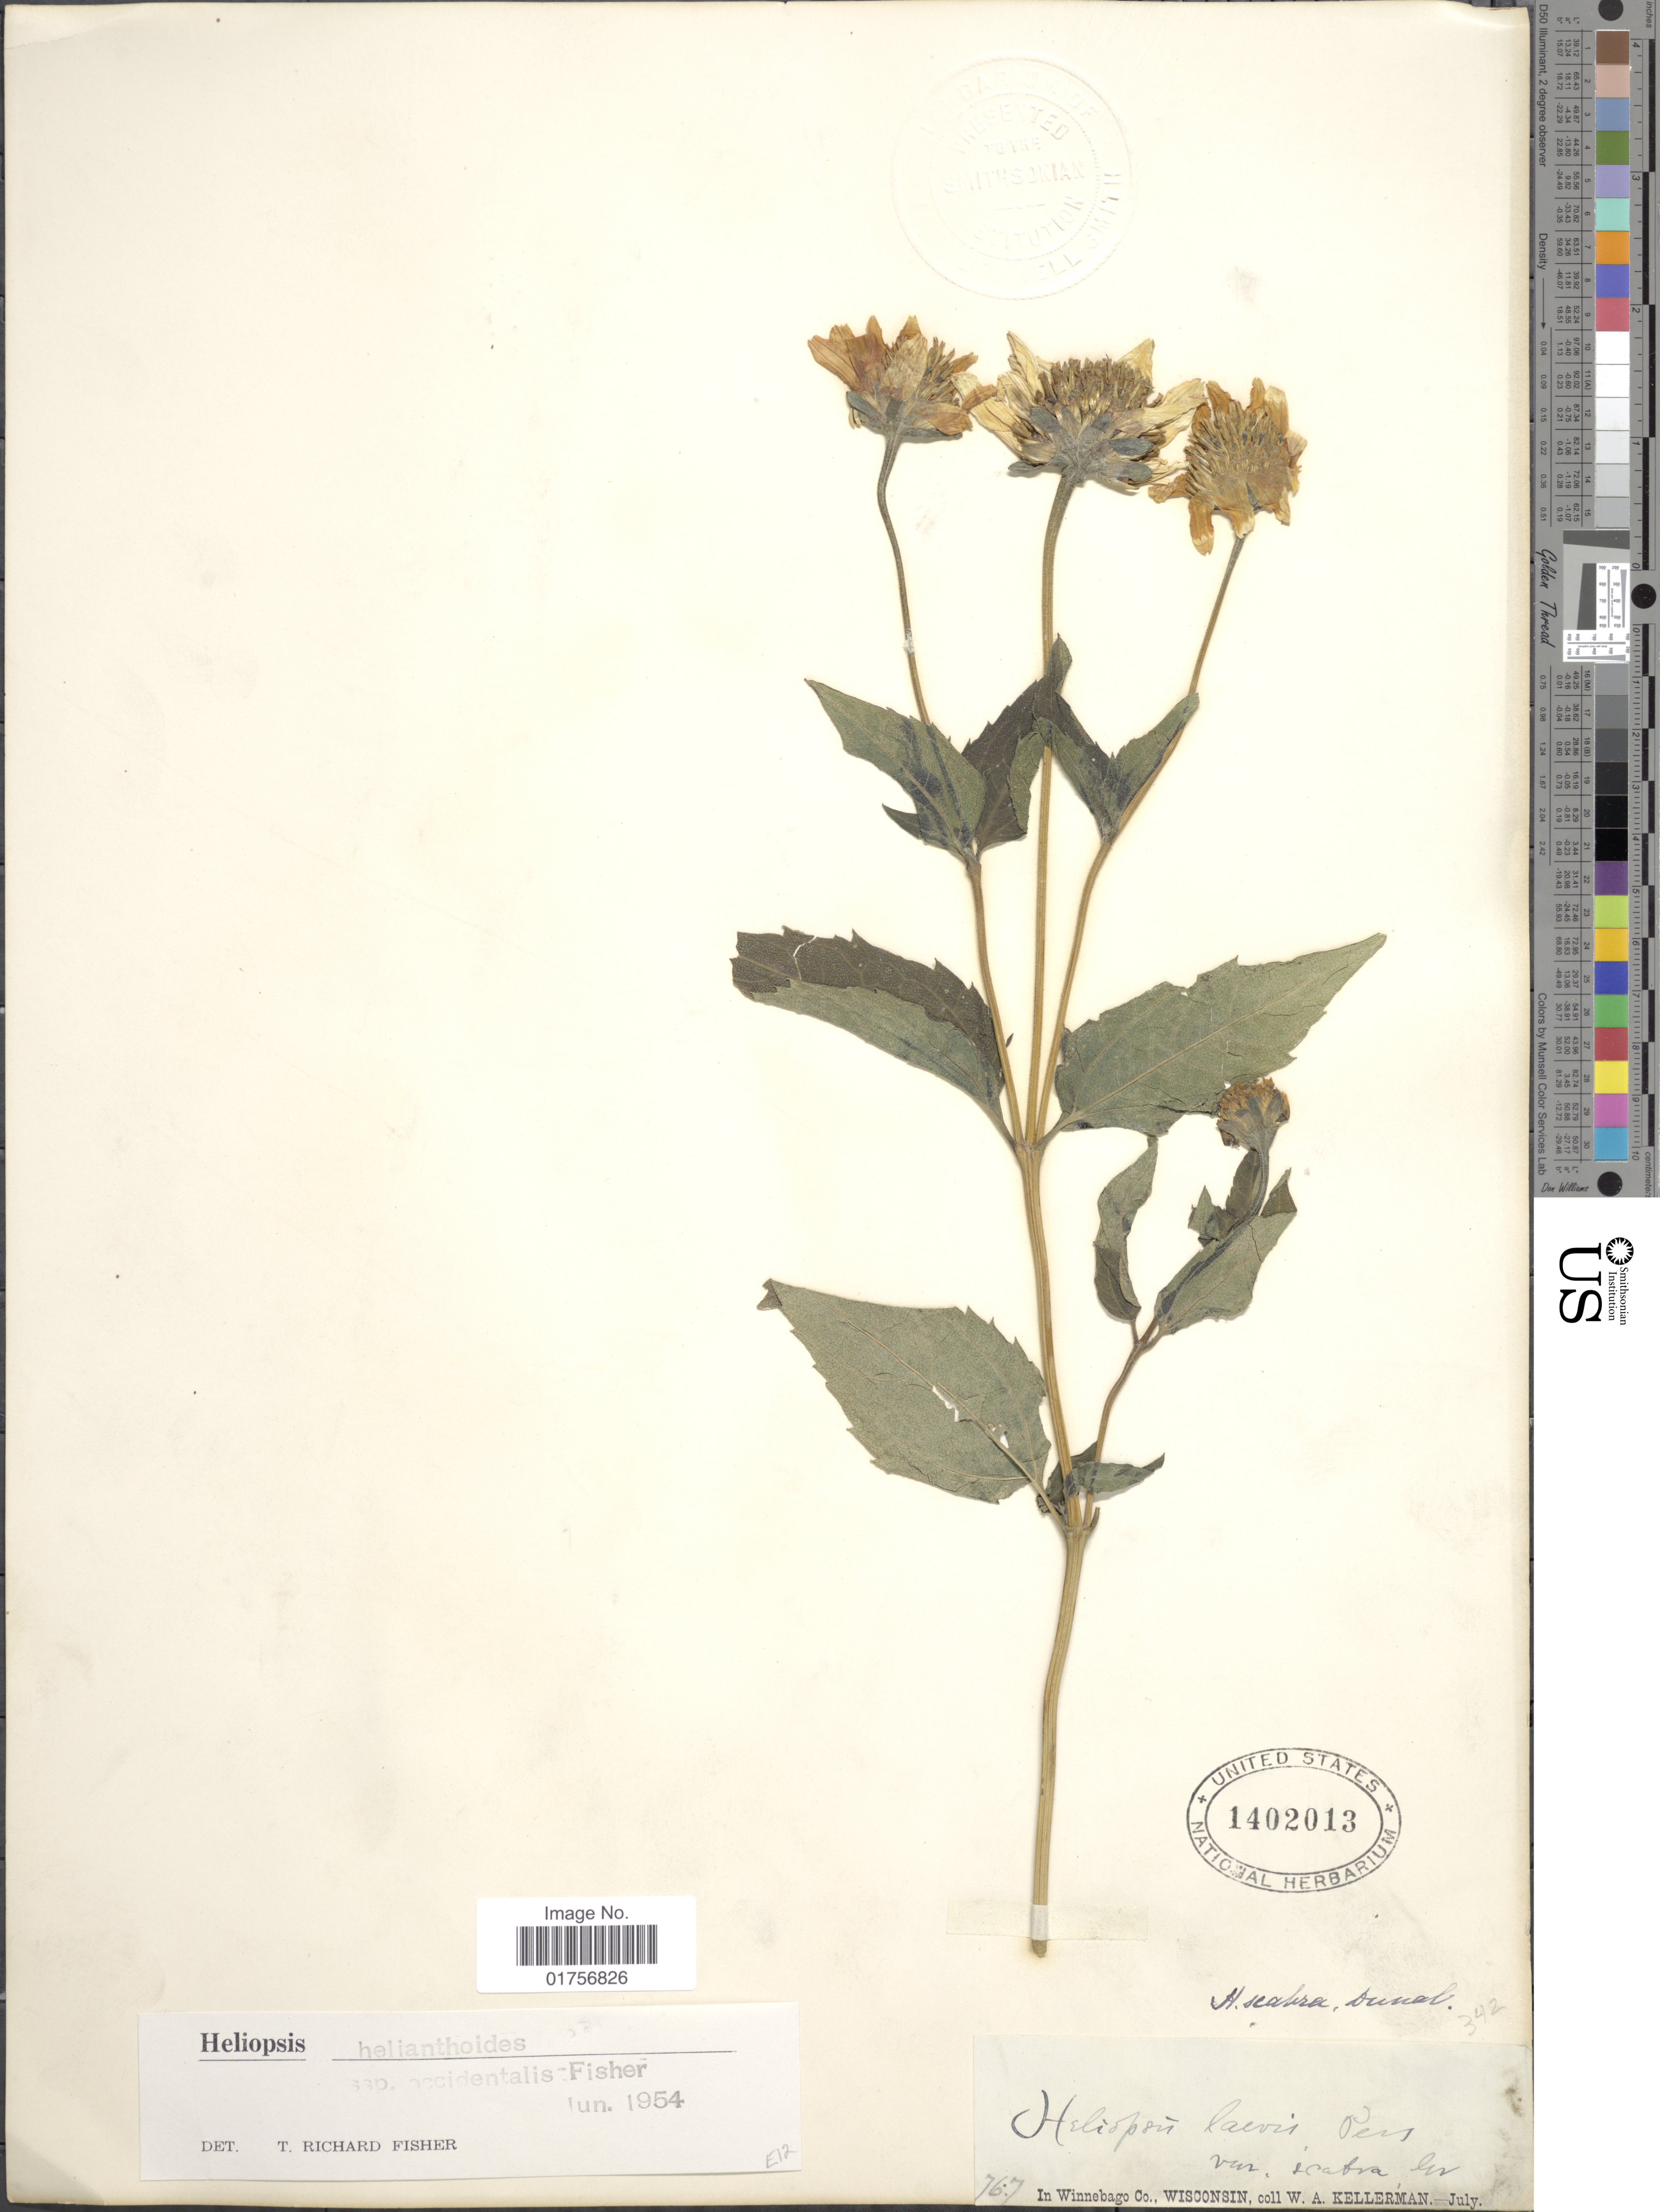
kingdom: Plantae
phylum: Tracheophyta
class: Magnoliopsida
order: Asterales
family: Asteraceae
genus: Heliopsis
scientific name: Heliopsis helianthoides subsp. occidentalis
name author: T.R. Fisher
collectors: W. Kellerman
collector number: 767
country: United States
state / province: Wisconsin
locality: In Winnebago Co., Wisconsin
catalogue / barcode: US 1402013